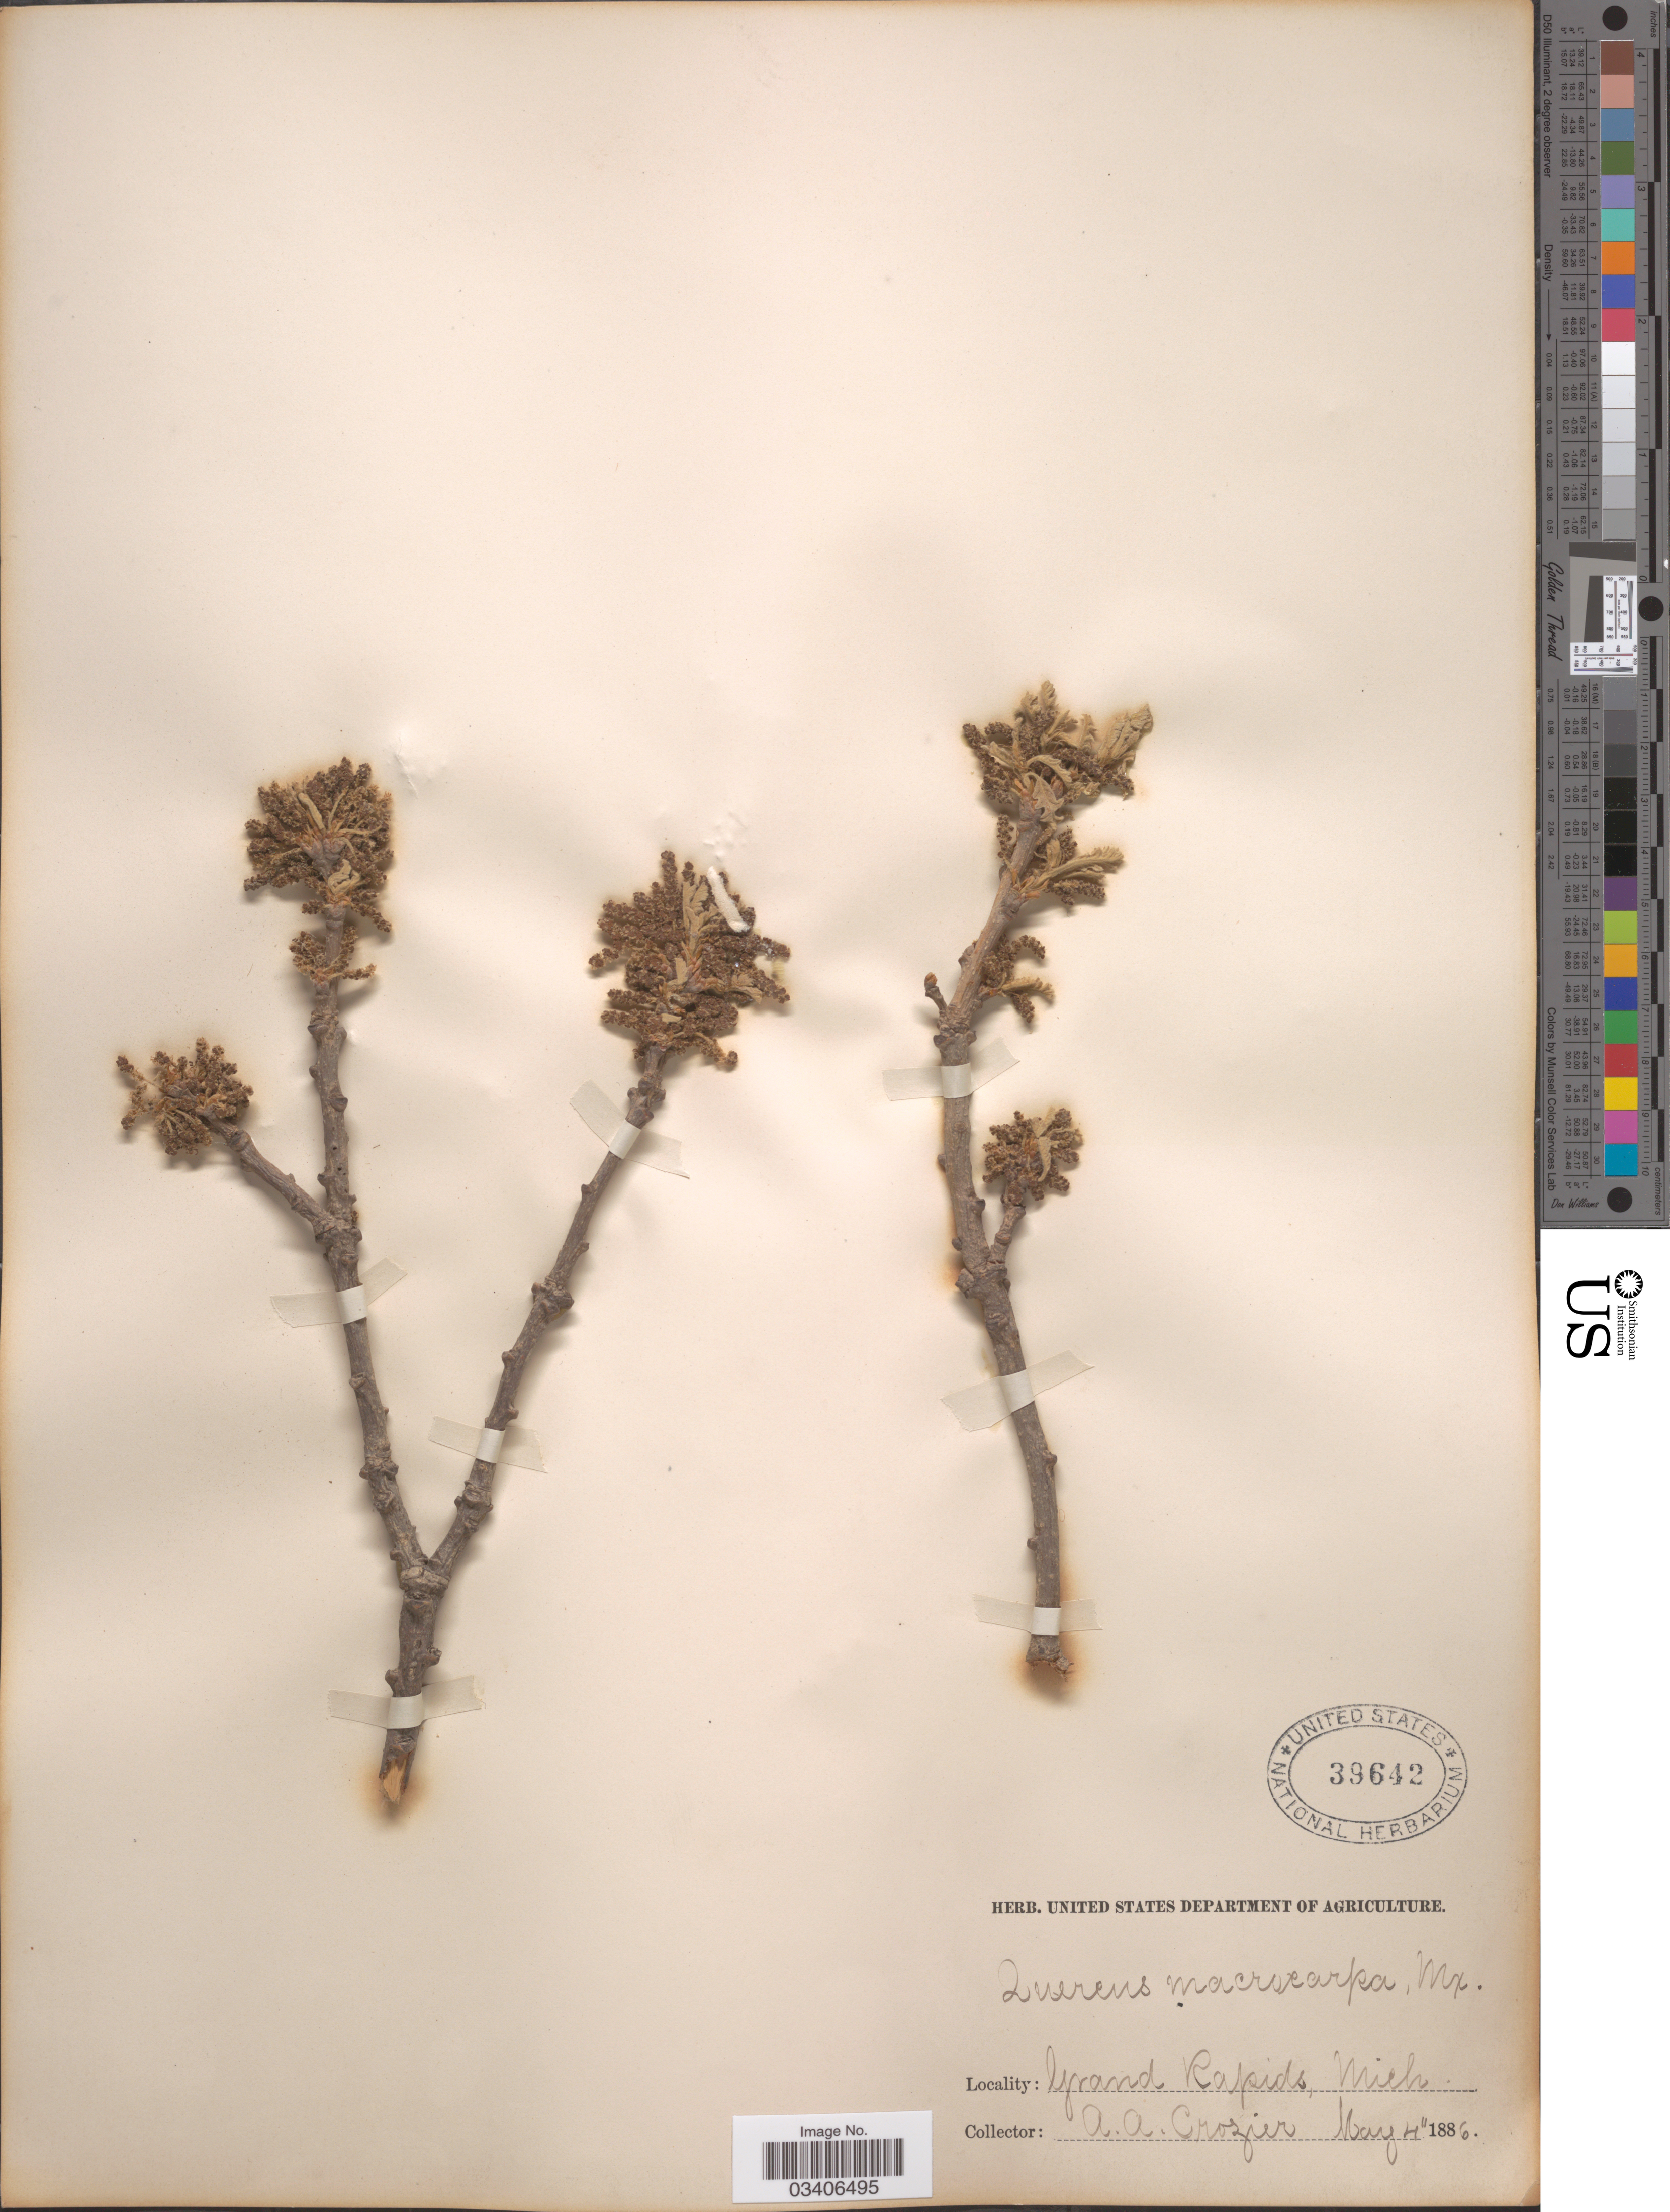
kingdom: Plantae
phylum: Tracheophyta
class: Magnoliopsida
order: Fagales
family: Fagaceae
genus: Quercus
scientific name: Quercus macrocarpa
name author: Michx.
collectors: A. Crozier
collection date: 1886-05-04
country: United States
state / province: Michigan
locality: Grand Rapids.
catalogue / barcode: US 39642